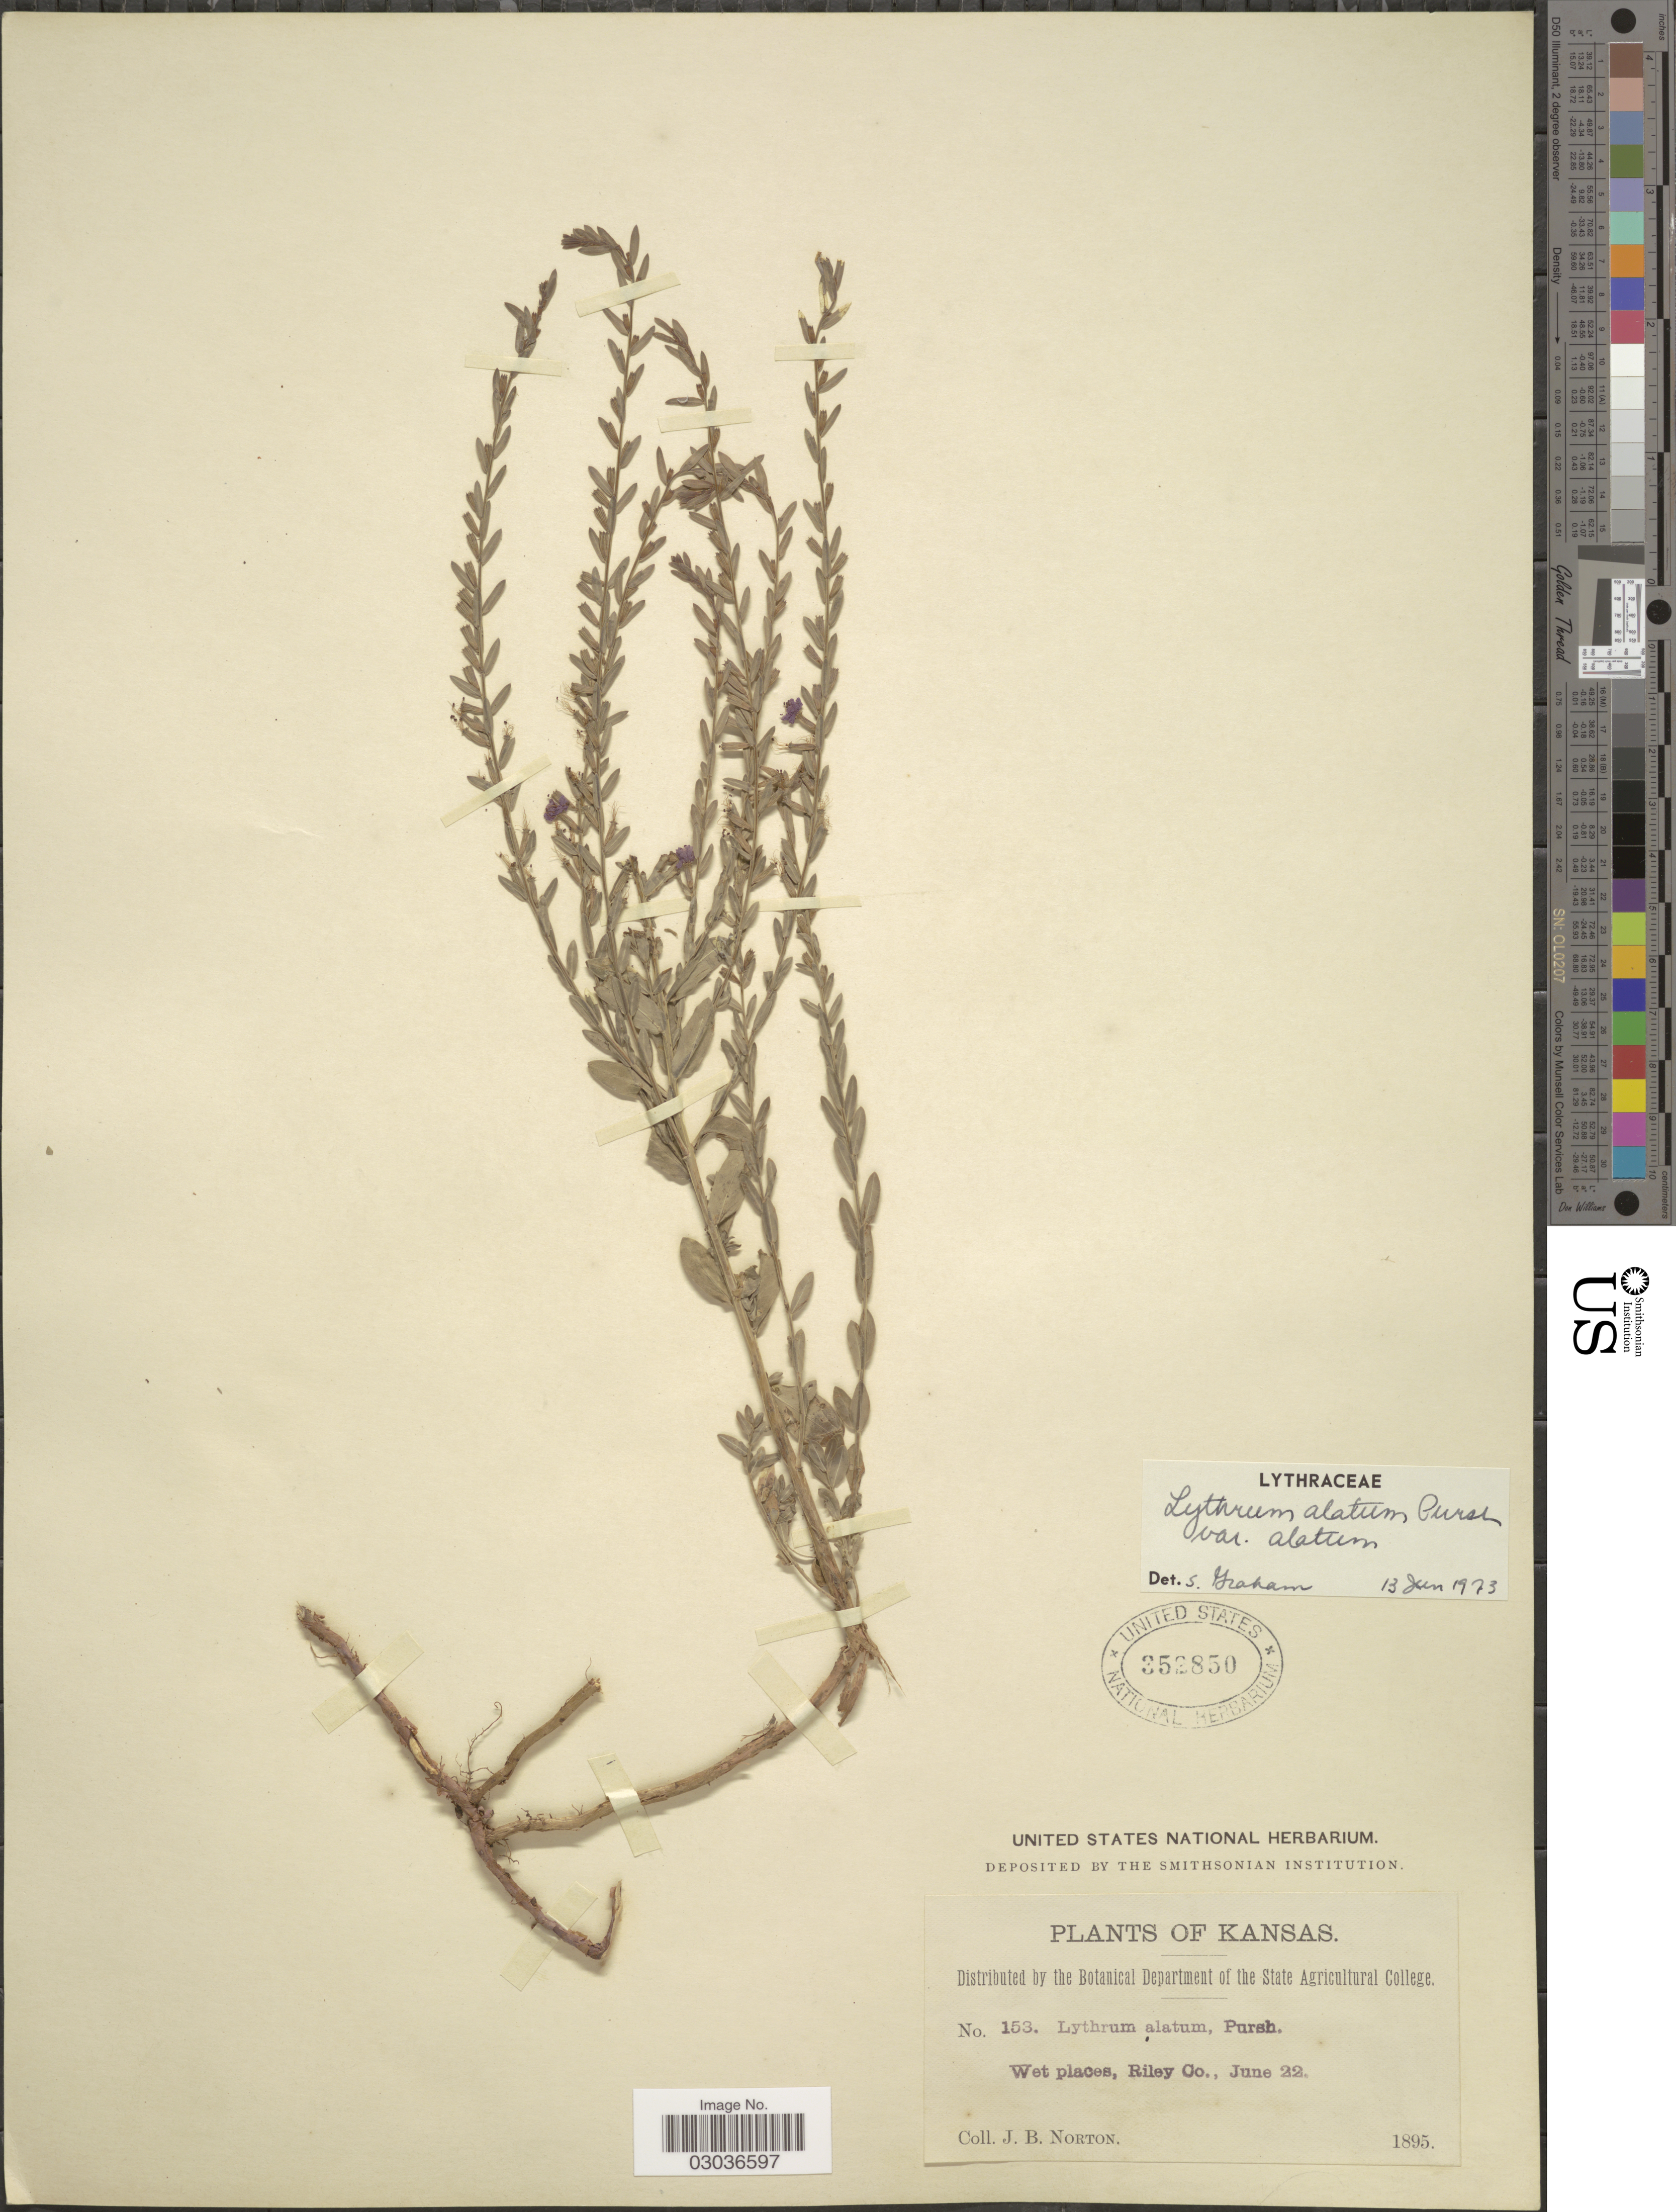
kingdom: Plantae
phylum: Tracheophyta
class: Magnoliopsida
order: Myrtales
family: Lythraceae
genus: Lythrum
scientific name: Lythrum alatum var. alatum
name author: Pursh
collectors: J. B. Norton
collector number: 153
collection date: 1895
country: United States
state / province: Kansas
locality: Wet places, Riley Co.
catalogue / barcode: US 352850